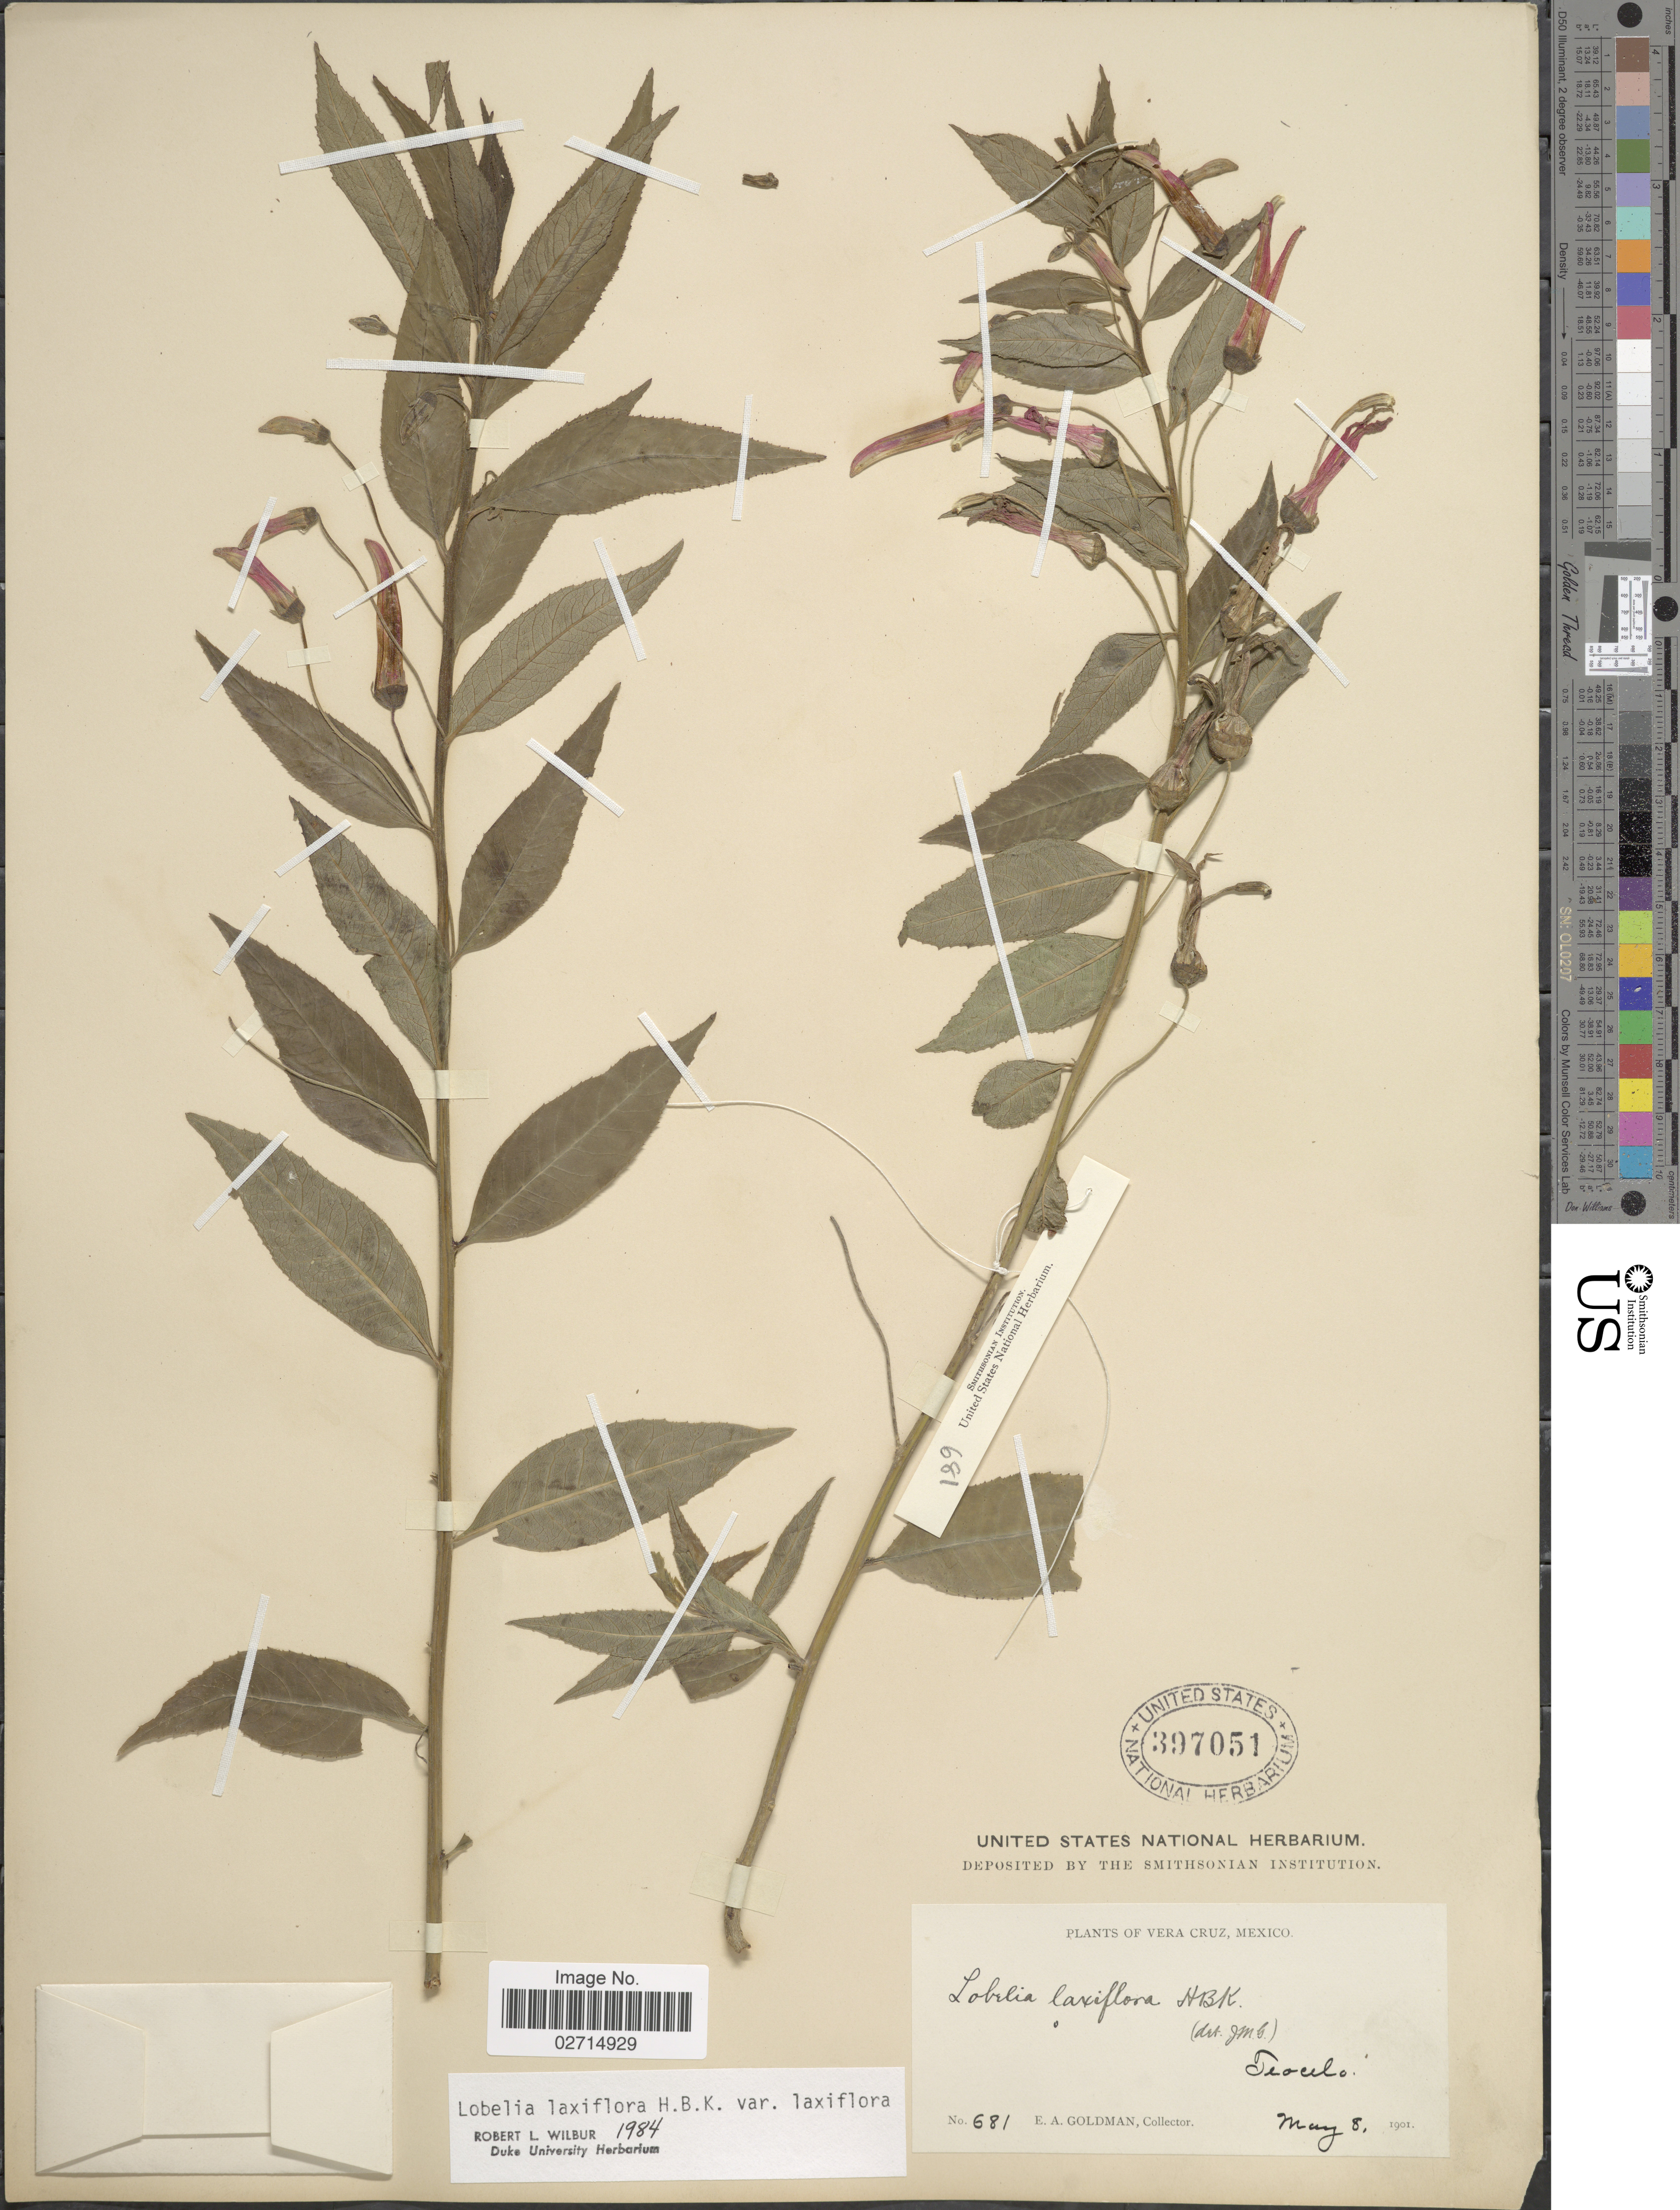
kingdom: Plantae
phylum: Tracheophyta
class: Magnoliopsida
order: Asterales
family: Campanulaceae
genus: Lobelia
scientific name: Lobelia laxiflora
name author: Kunth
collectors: E. A. Goldman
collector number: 681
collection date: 1901-05-08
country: Mexico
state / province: Veracruz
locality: Vera Cruz, Teocelo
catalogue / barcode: US 397051